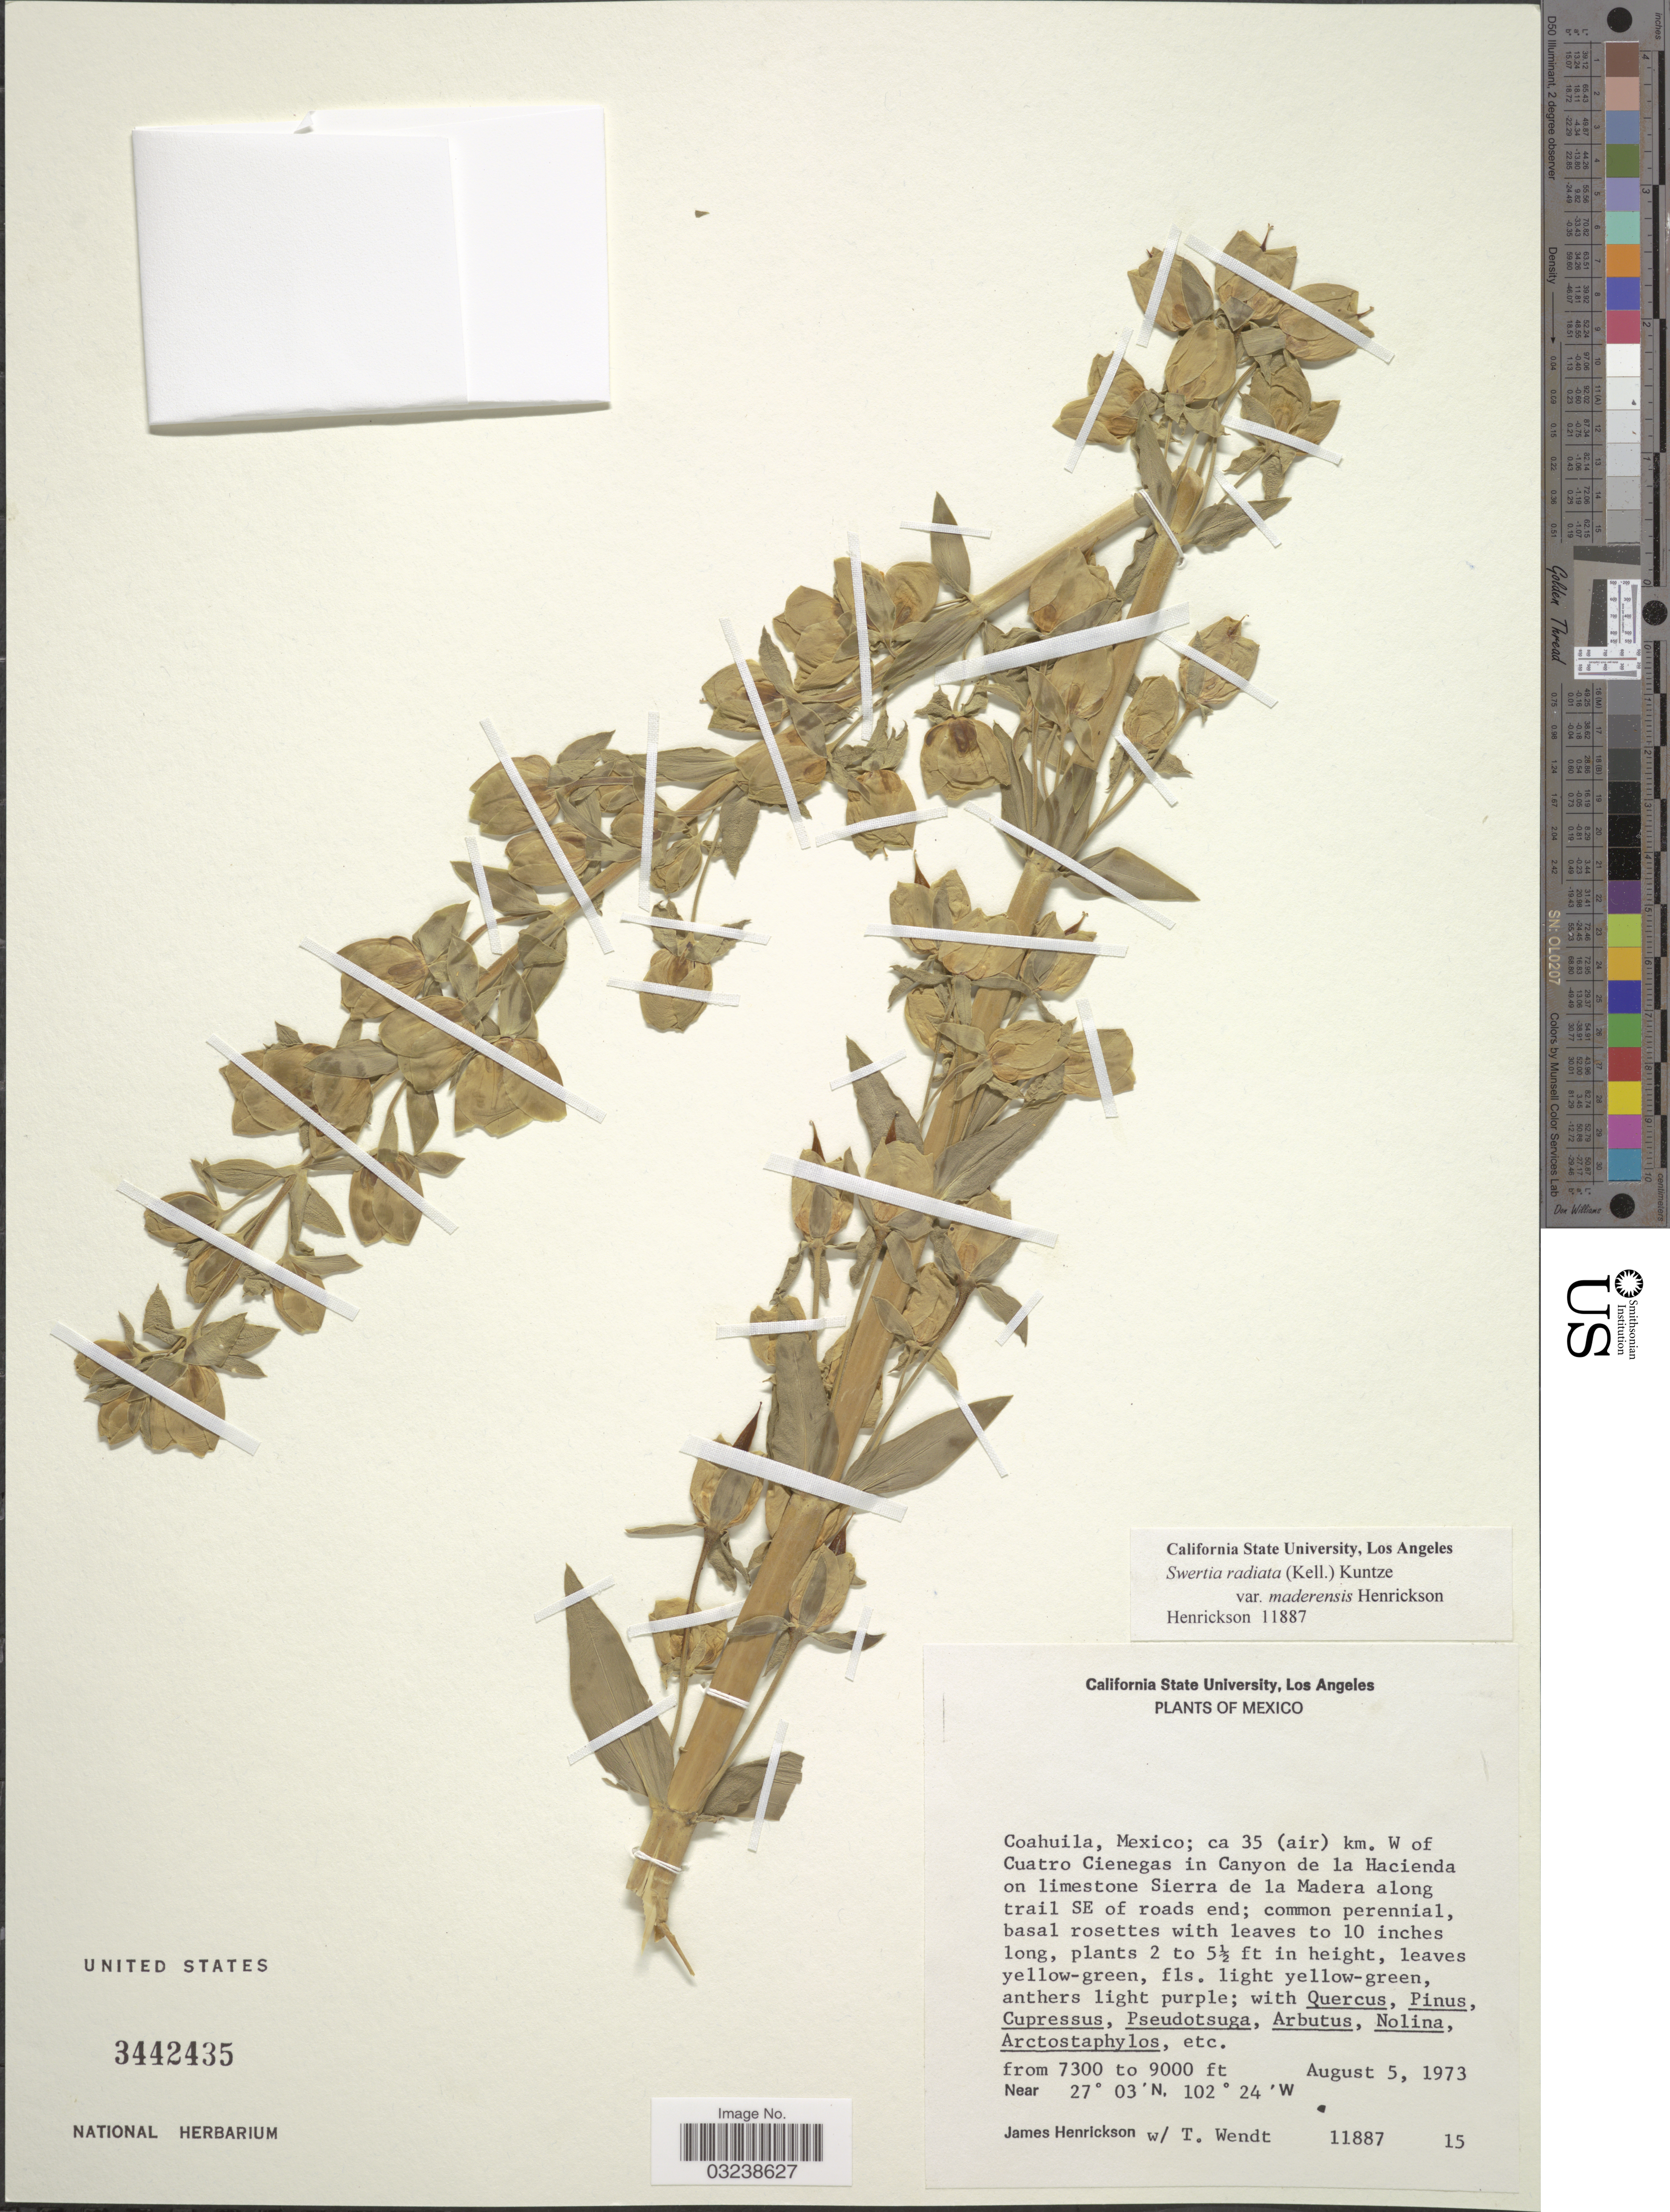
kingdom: Plantae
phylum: Tracheophyta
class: Magnoliopsida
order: Gentianales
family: Gentianaceae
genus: Swertia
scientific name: Swertia radiata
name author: (Kellogg) Kuntze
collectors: J. Henrickson & T. L. Wendt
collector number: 11887/15?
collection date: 1973-08-05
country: Mexico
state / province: Coahuila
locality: Ca 35 (air) km. W of Cuatro Cienegas in Canyon de la Hacienda on limestone Sierra de la Madera along trail SE of roads end.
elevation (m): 2225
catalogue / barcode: US 3442435